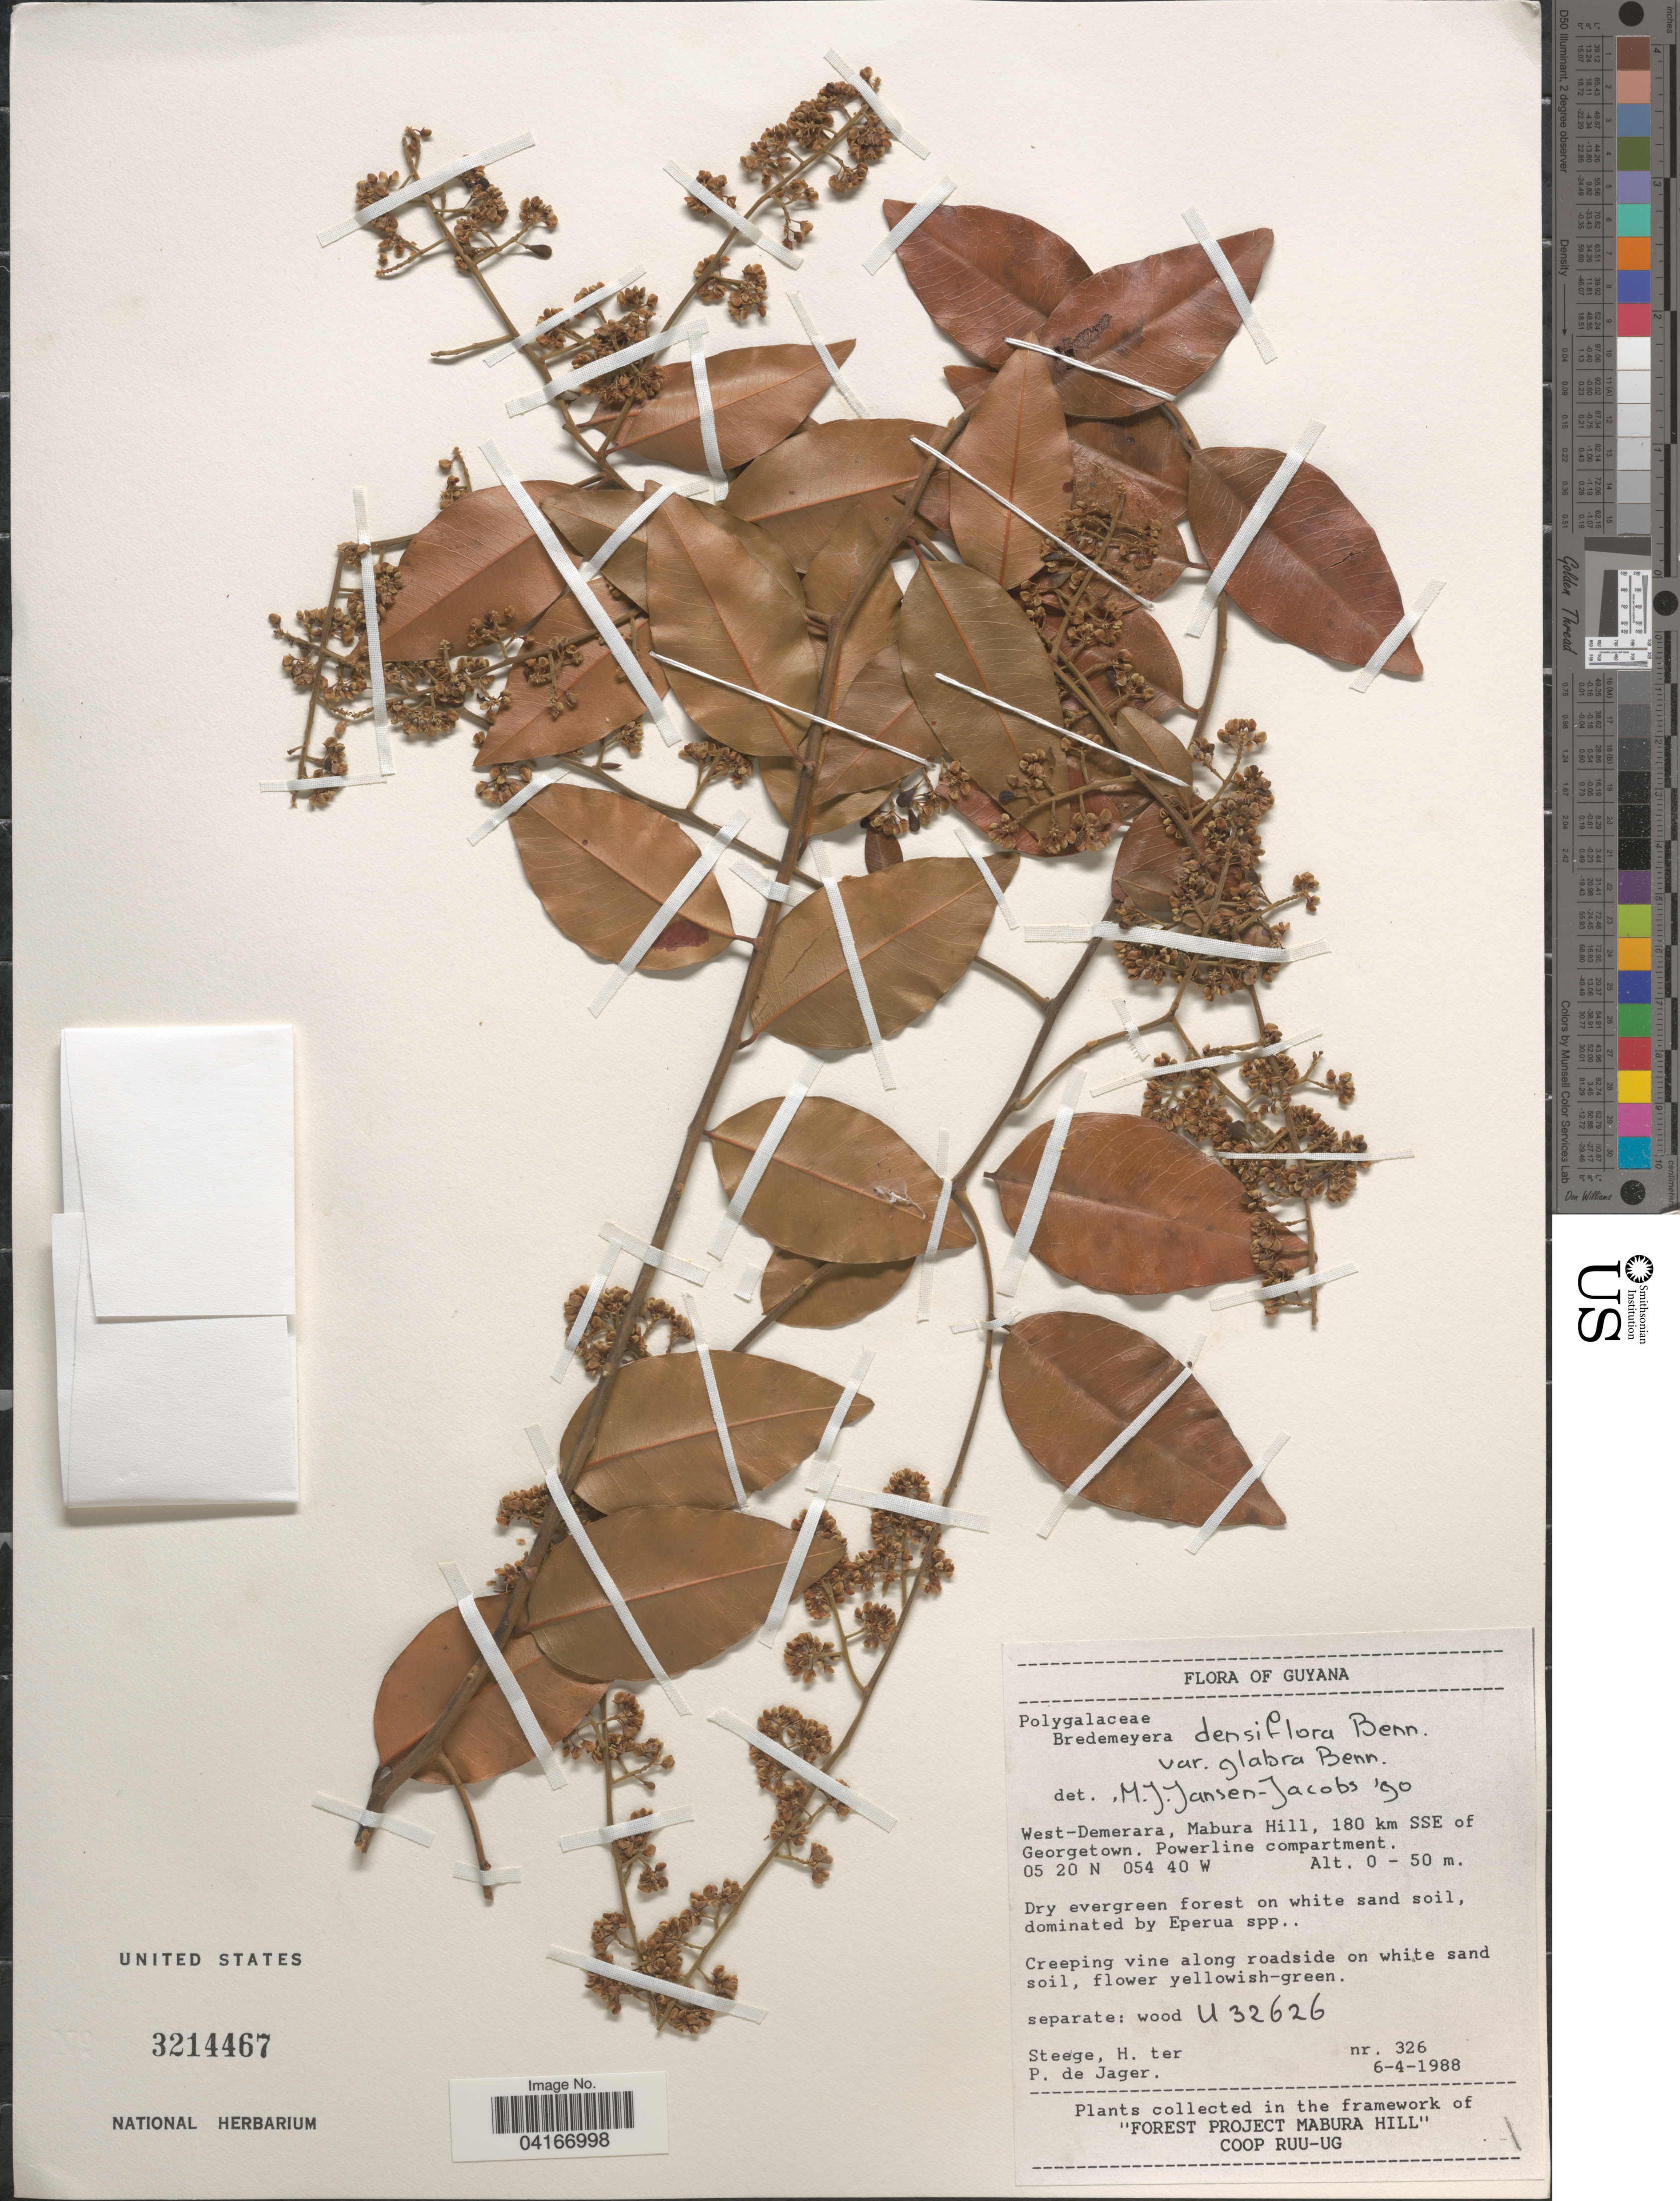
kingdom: Plantae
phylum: Tracheophyta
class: Magnoliopsida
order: Fabales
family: Polygalaceae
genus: Bredemeyera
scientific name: Bredemeyera densiflora var. glabra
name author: A.W. Benn.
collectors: H. ter Steege & P. De Jager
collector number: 326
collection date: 1988-04-06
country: Guyana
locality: West-Demara, Mabura Hill, 180 km SSE of Georgetown.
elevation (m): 0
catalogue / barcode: US 3214467